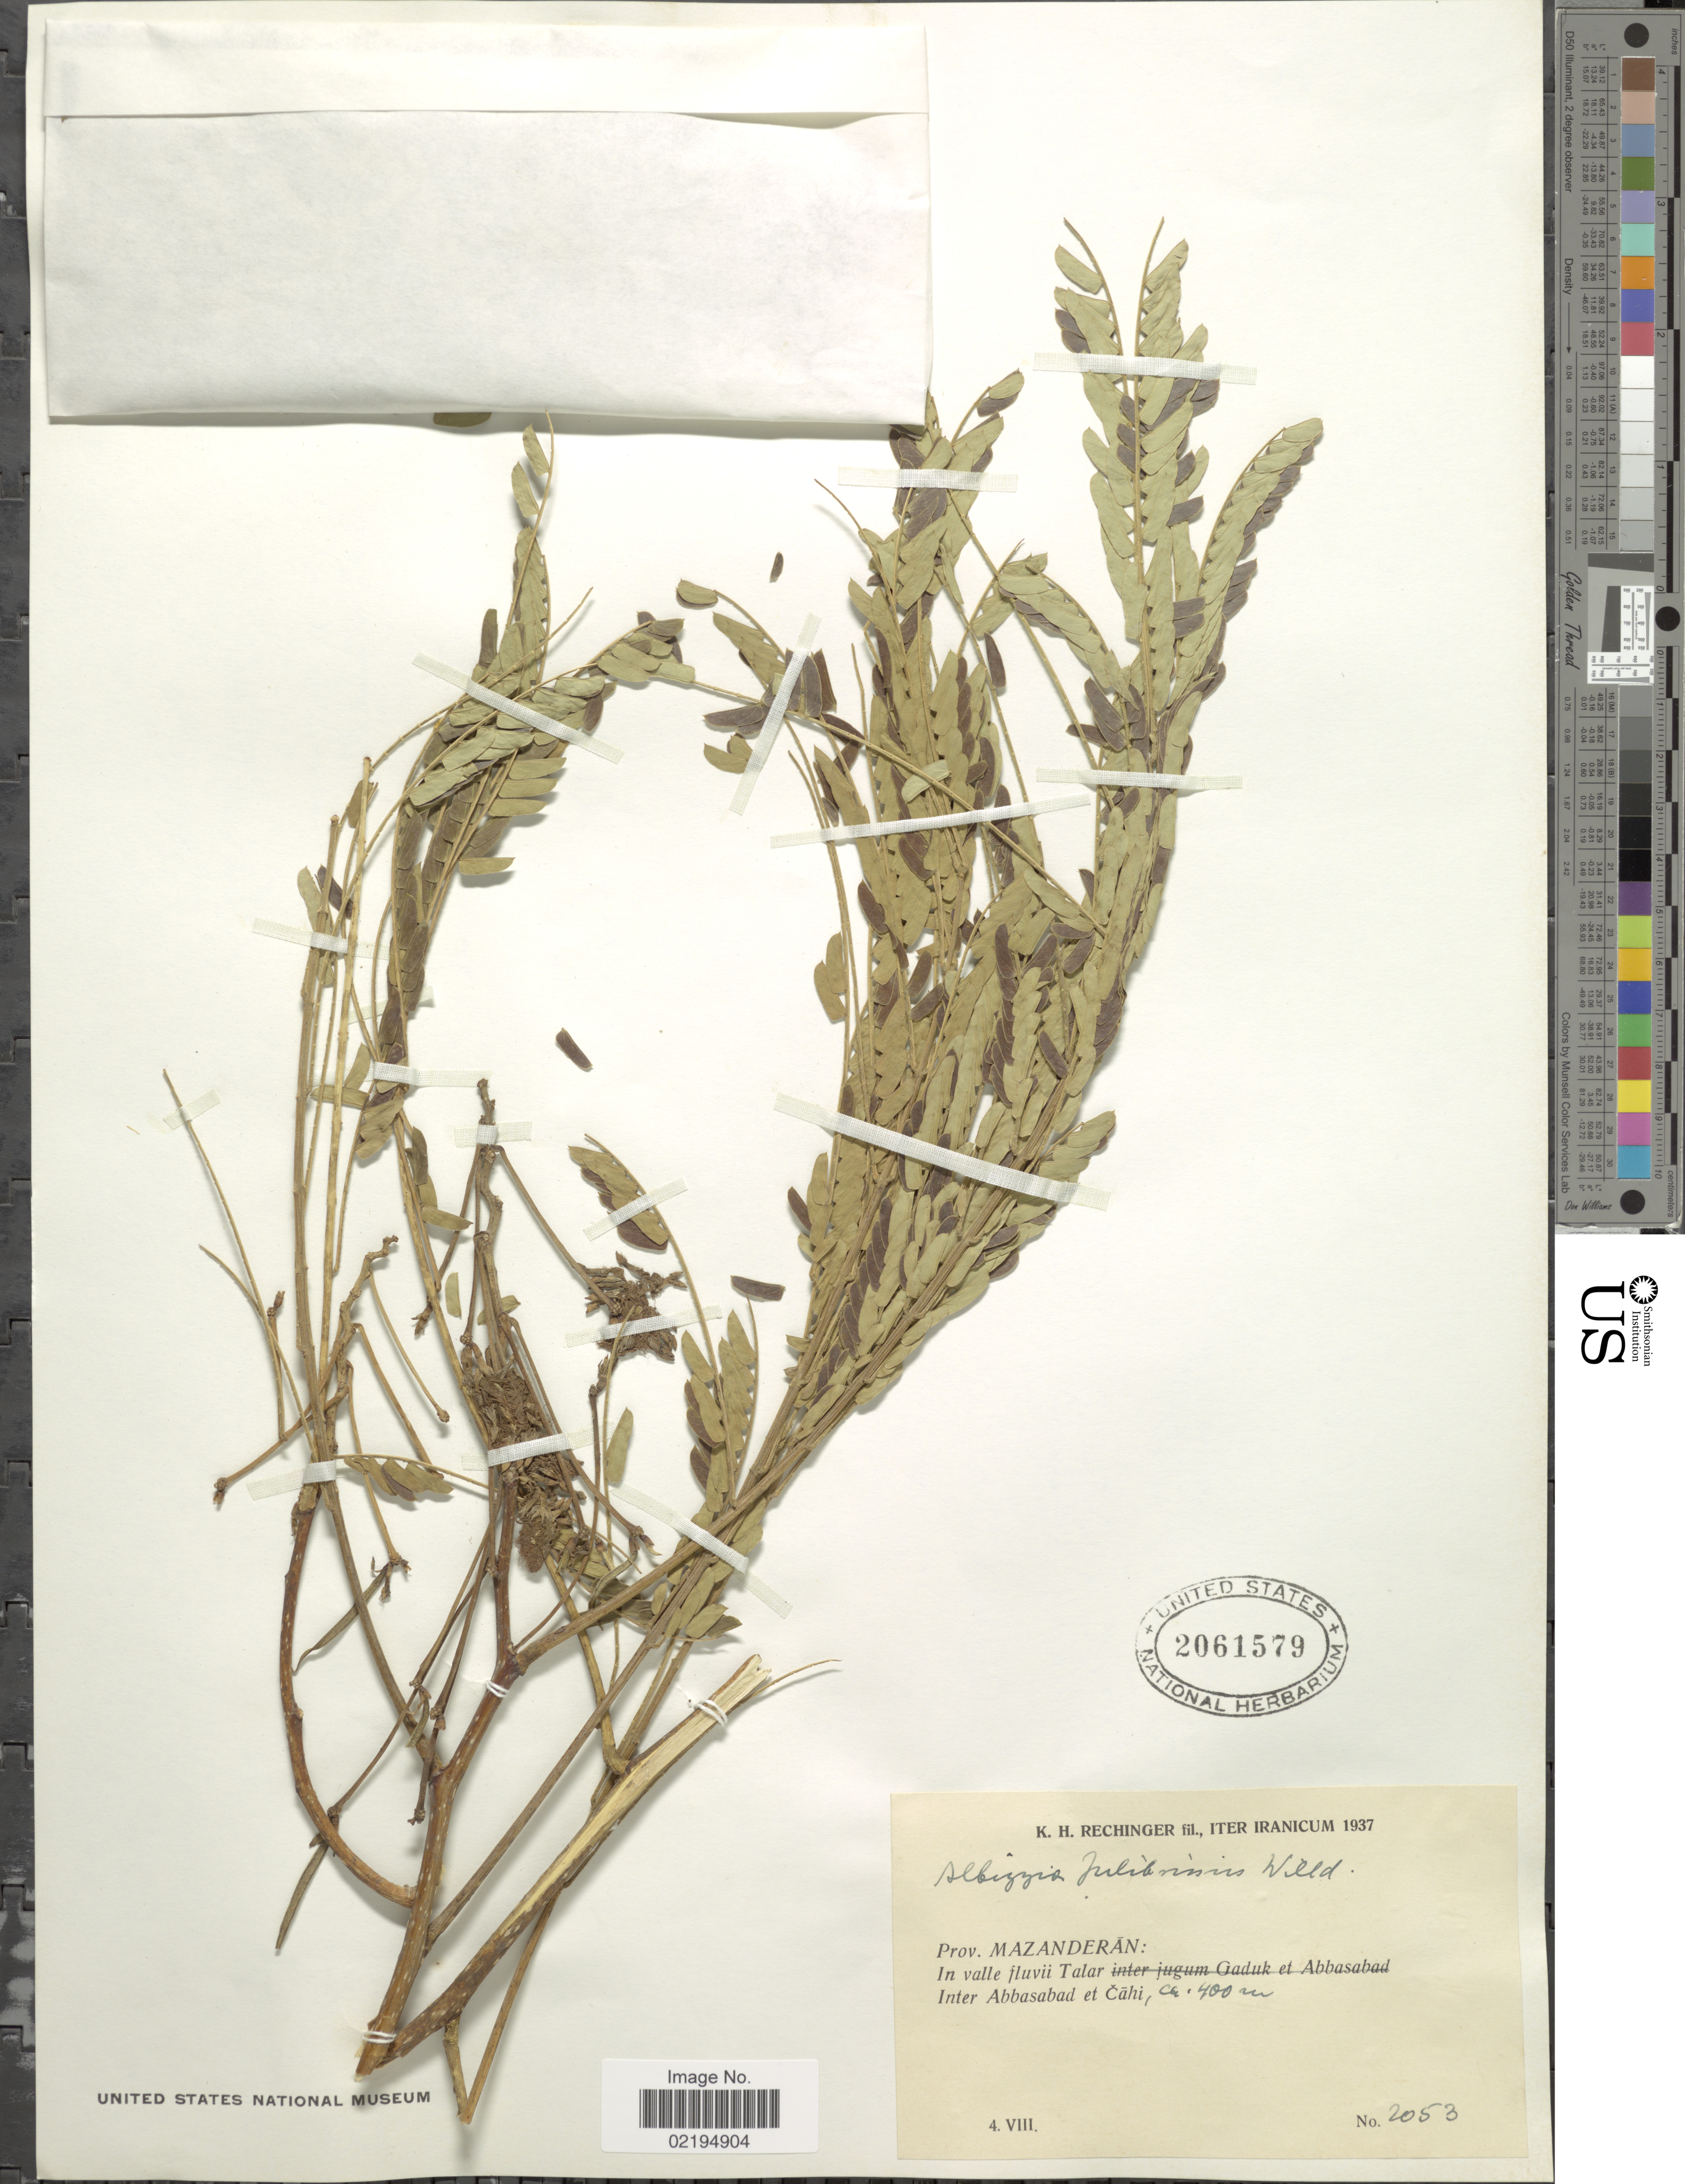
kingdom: Plantae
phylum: Tracheophyta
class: Magnoliopsida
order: Fabales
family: Fabaceae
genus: Albizia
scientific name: Albizia julibrissin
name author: Durazz.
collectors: K. H. Rechinger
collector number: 2053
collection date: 1937-08-04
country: Iran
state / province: Mazandaran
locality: Prov. Mazanderan: in valle fluvii Talar, Inter Abbasabad et Cahi.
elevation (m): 400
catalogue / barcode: US 2061579